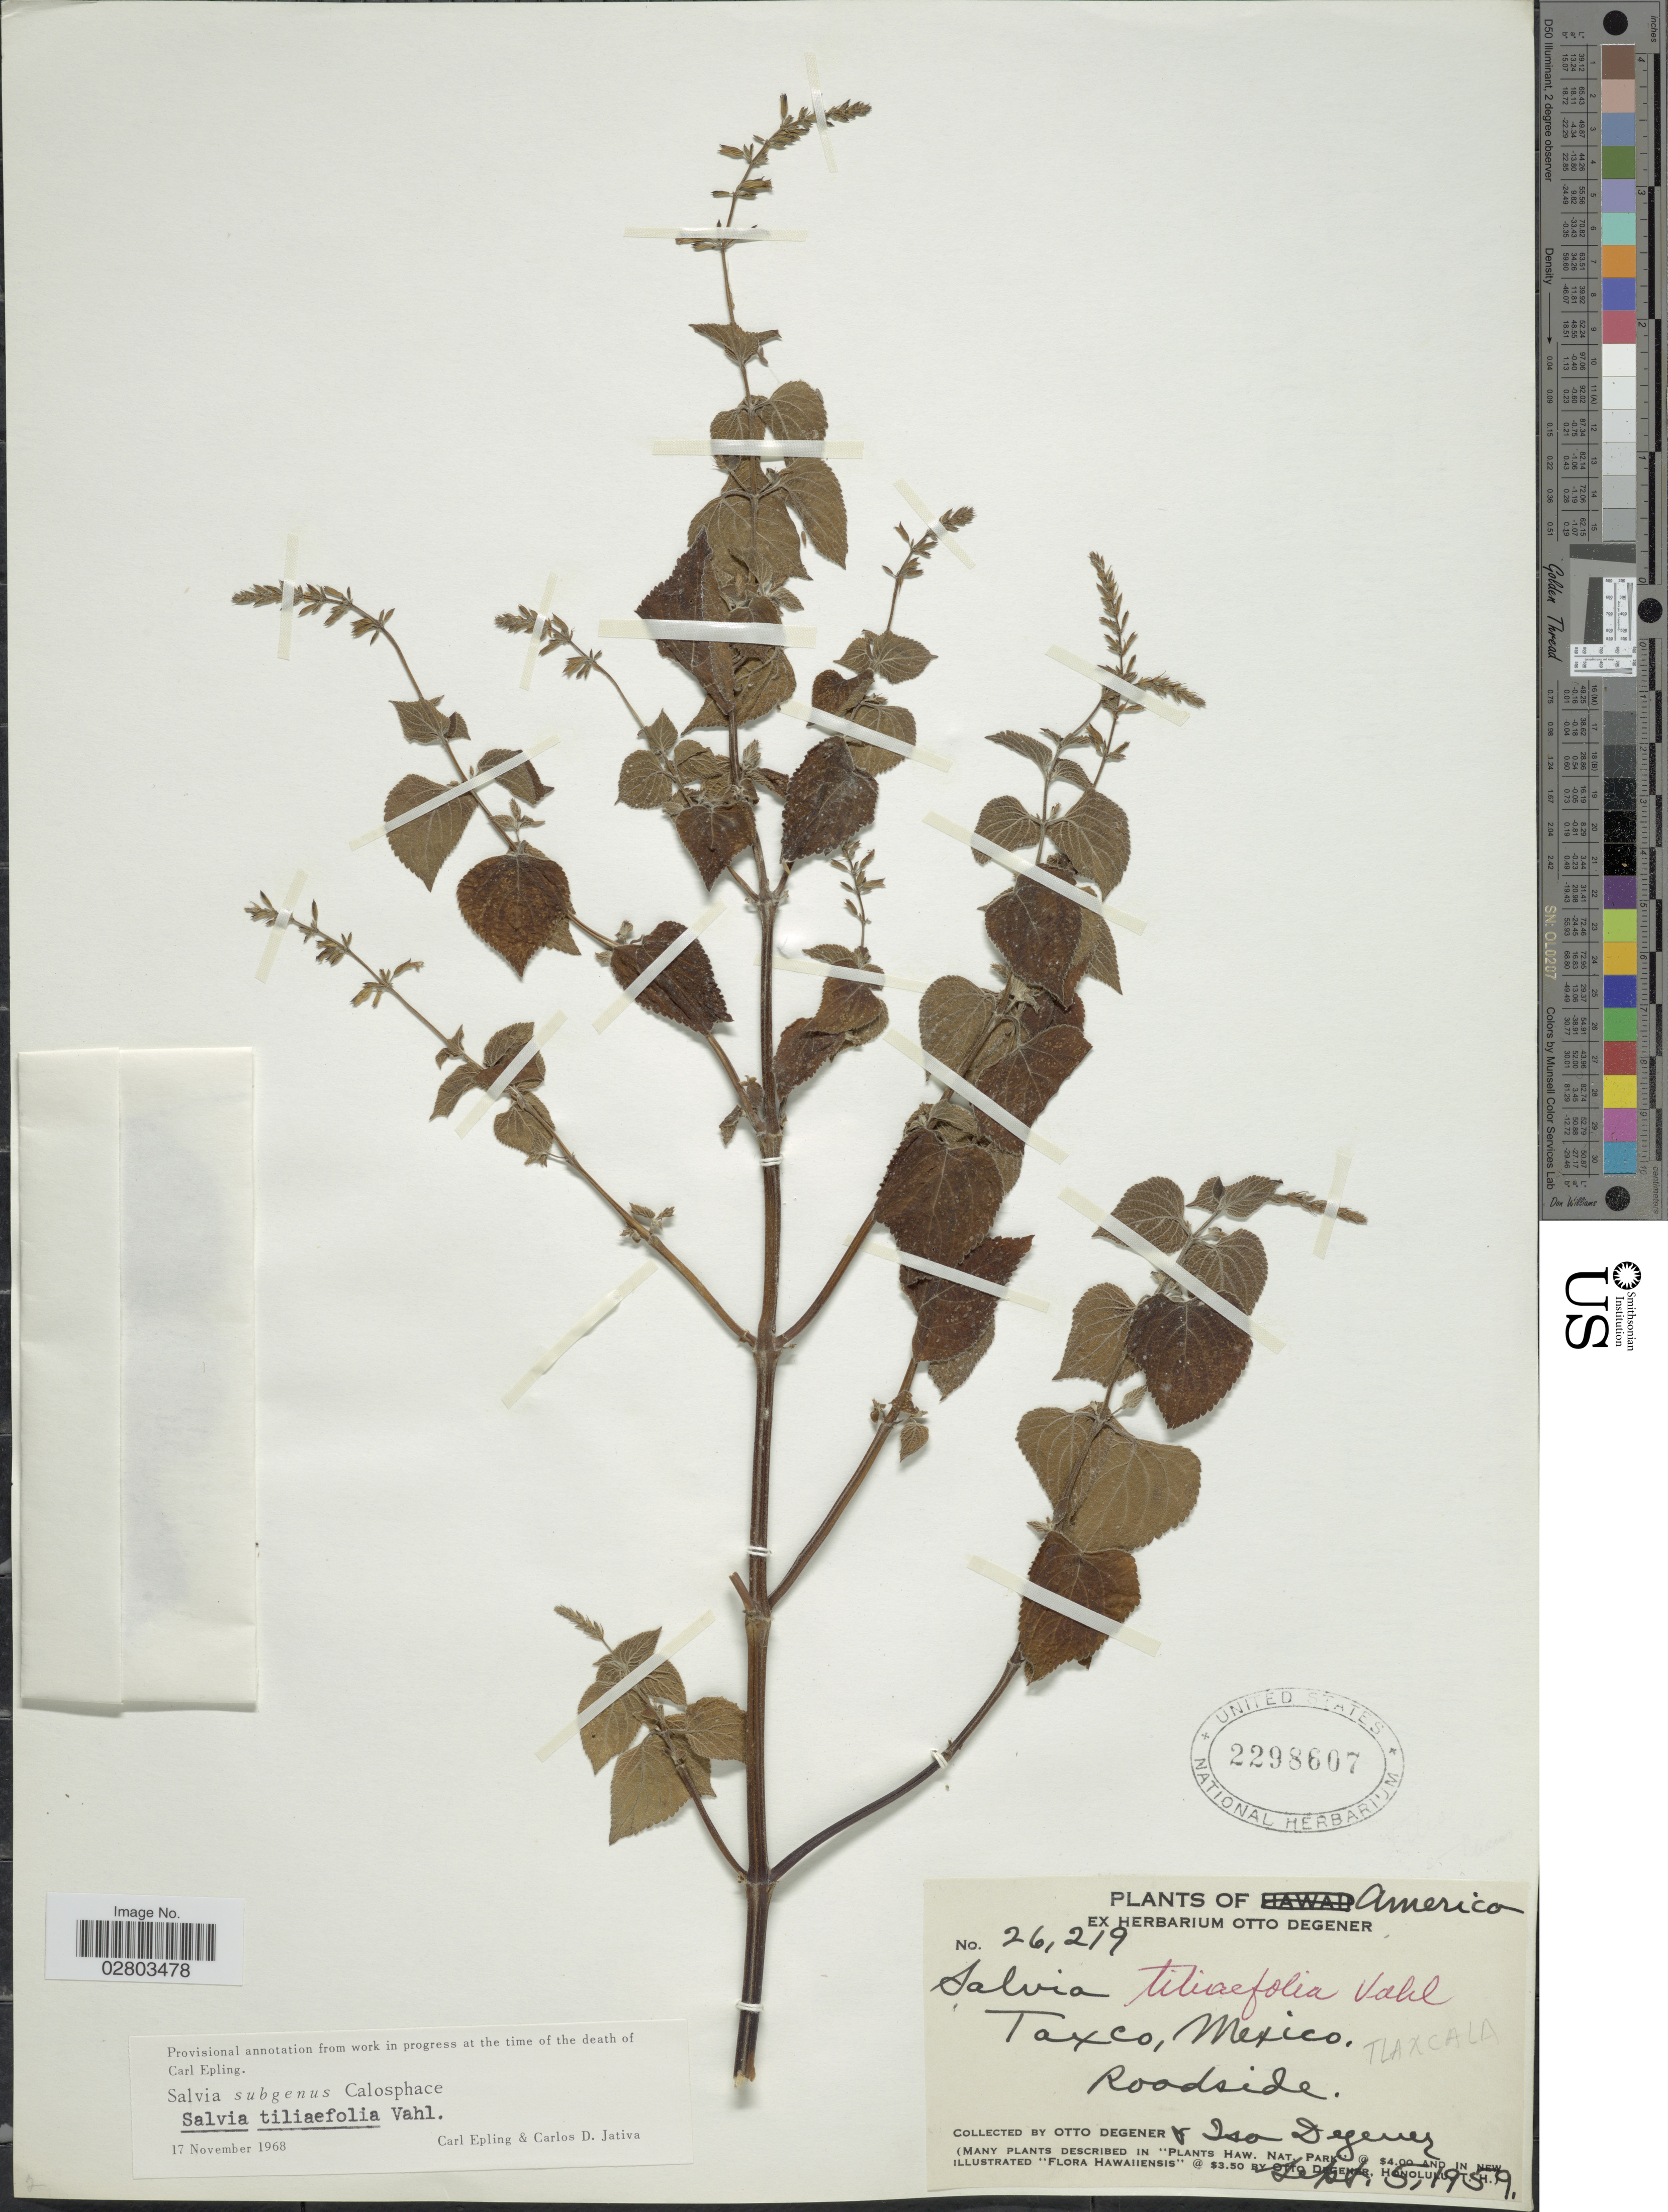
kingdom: Plantae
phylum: Tracheophyta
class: Magnoliopsida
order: Lamiales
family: Lamiaceae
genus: Salvia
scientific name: Salvia tiliifolia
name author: Vahl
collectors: O. Degener & I. Degener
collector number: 26219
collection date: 1959-09-05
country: Mexico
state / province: Tlaxcala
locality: Taxco.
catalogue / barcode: US 2298607